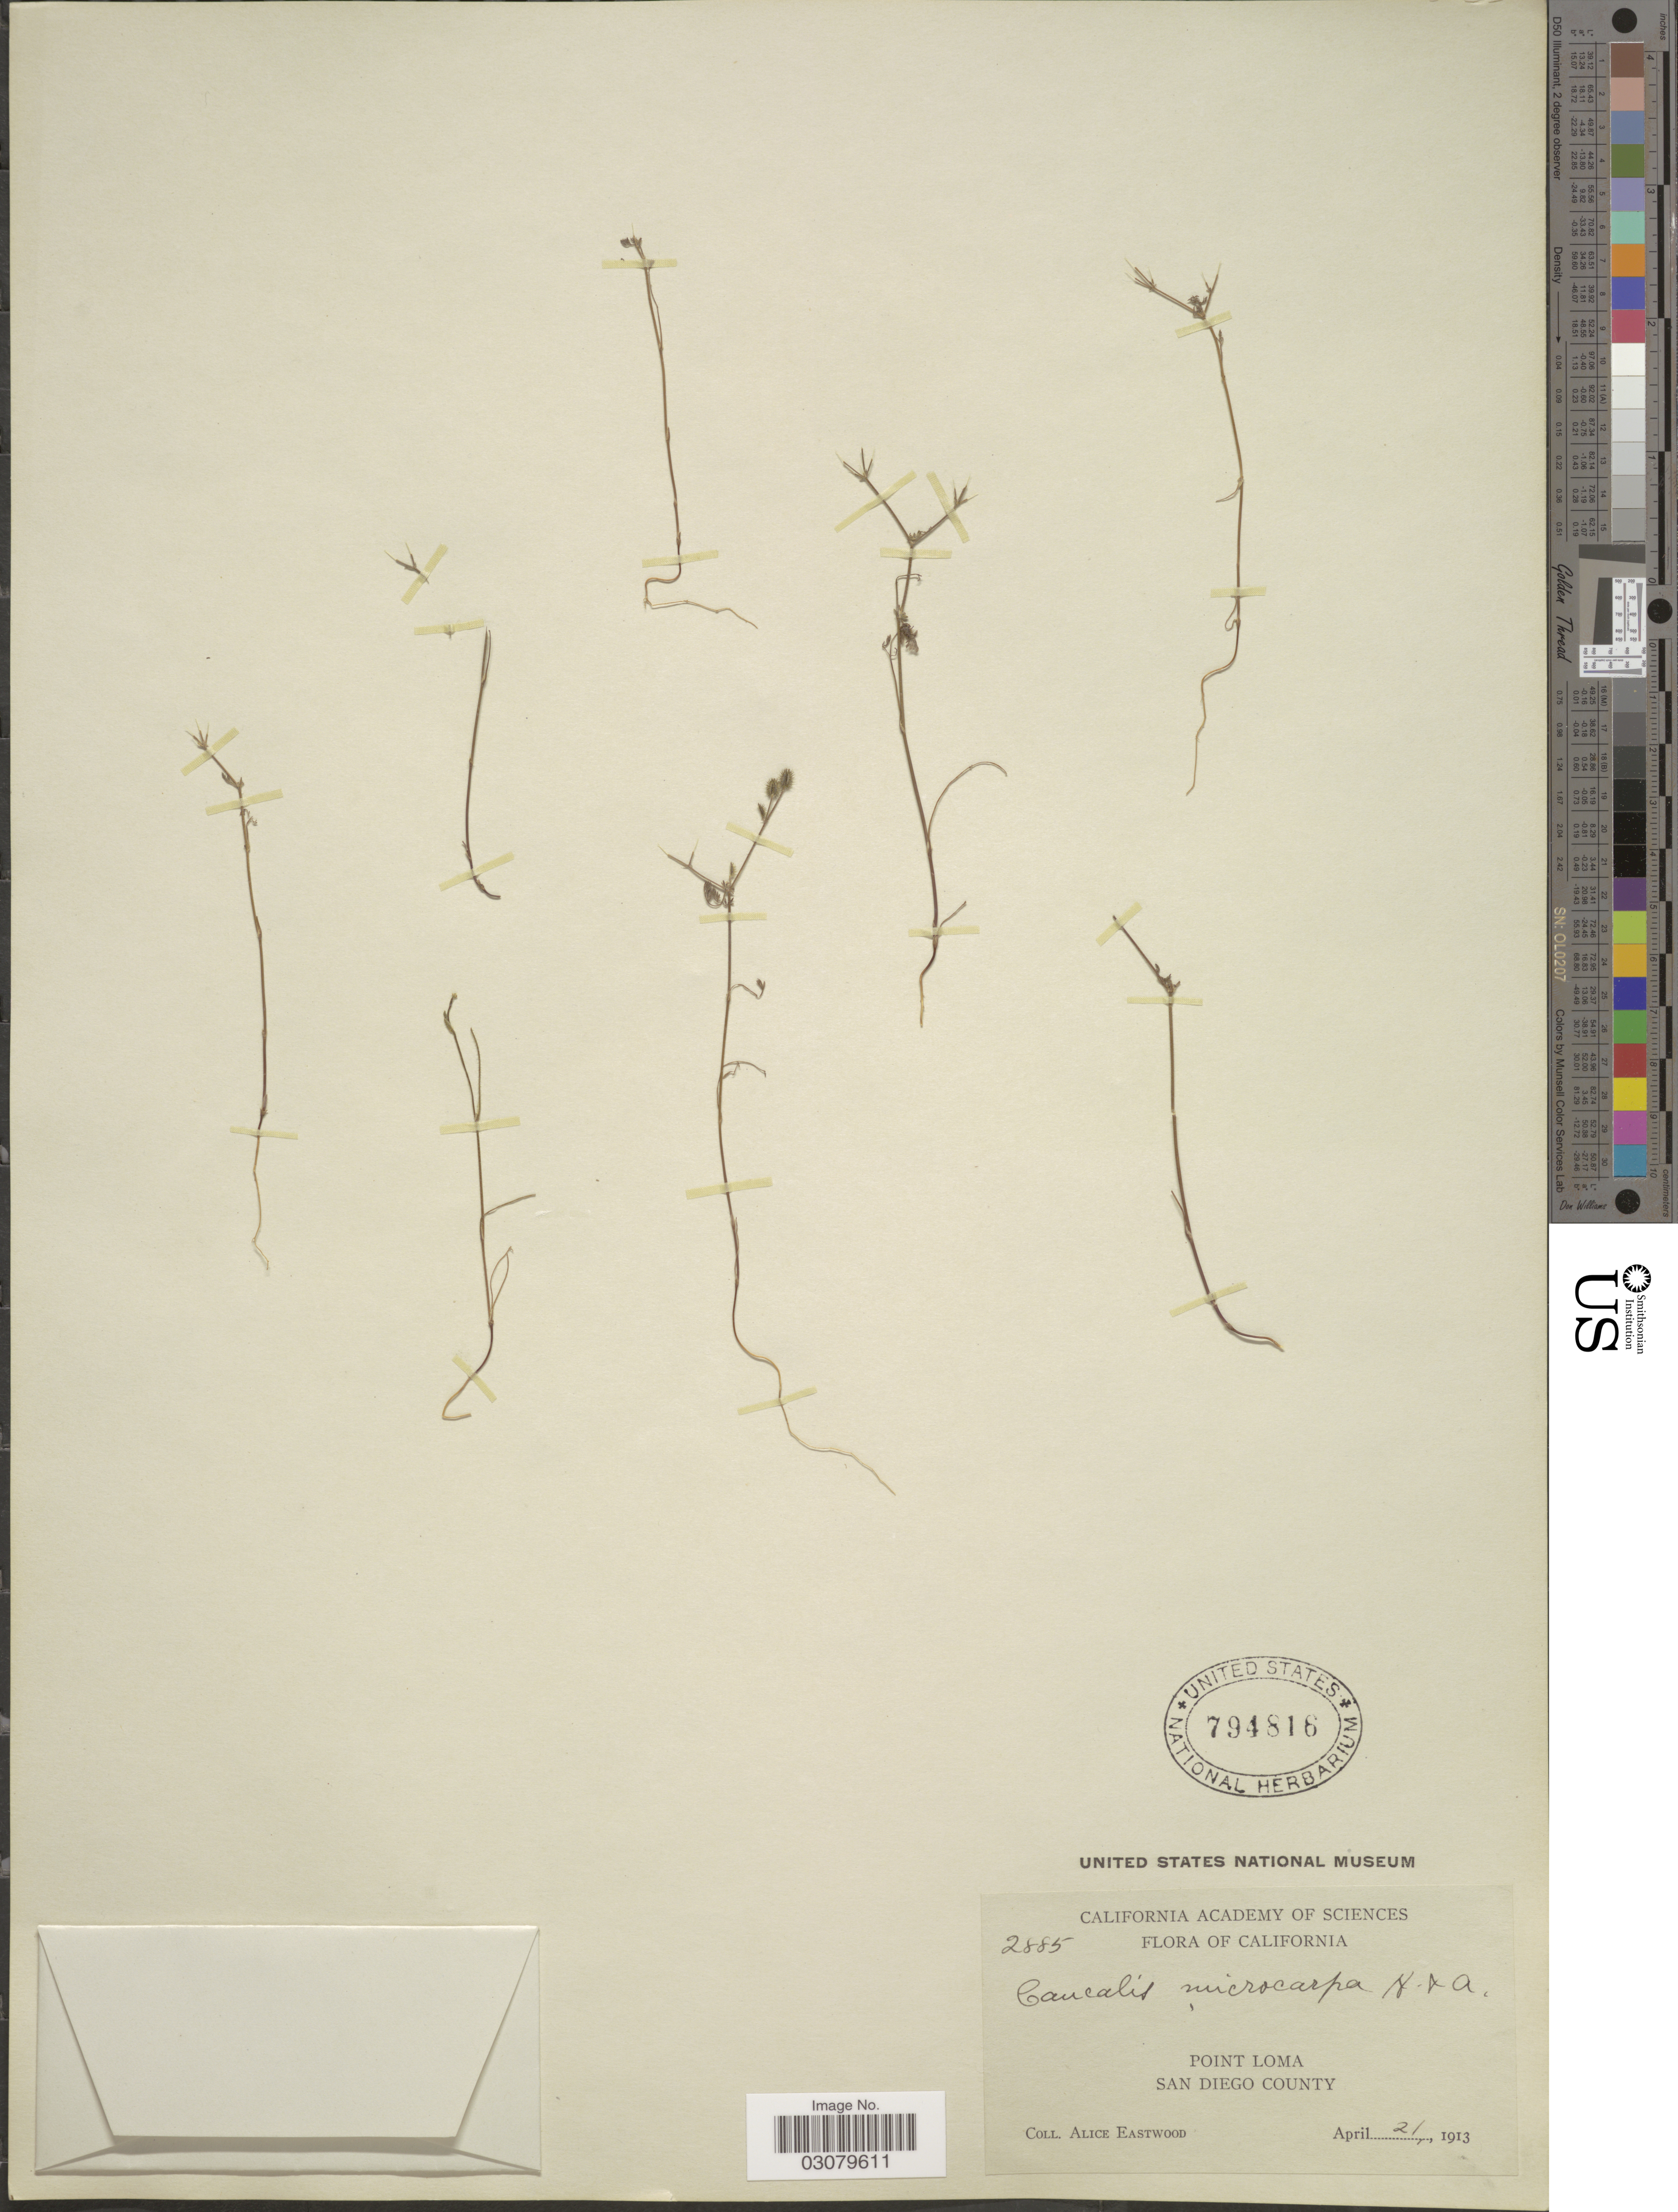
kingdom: Plantae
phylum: Tracheophyta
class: Magnoliopsida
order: Apiales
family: Apiaceae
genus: Caucalis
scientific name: Caucalis microcarpa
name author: Hook. & Arn.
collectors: A. Eastwood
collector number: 2885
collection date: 1913-04-21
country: United States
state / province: California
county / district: San Diego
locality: Point Loma, San Diego County.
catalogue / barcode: US 794816